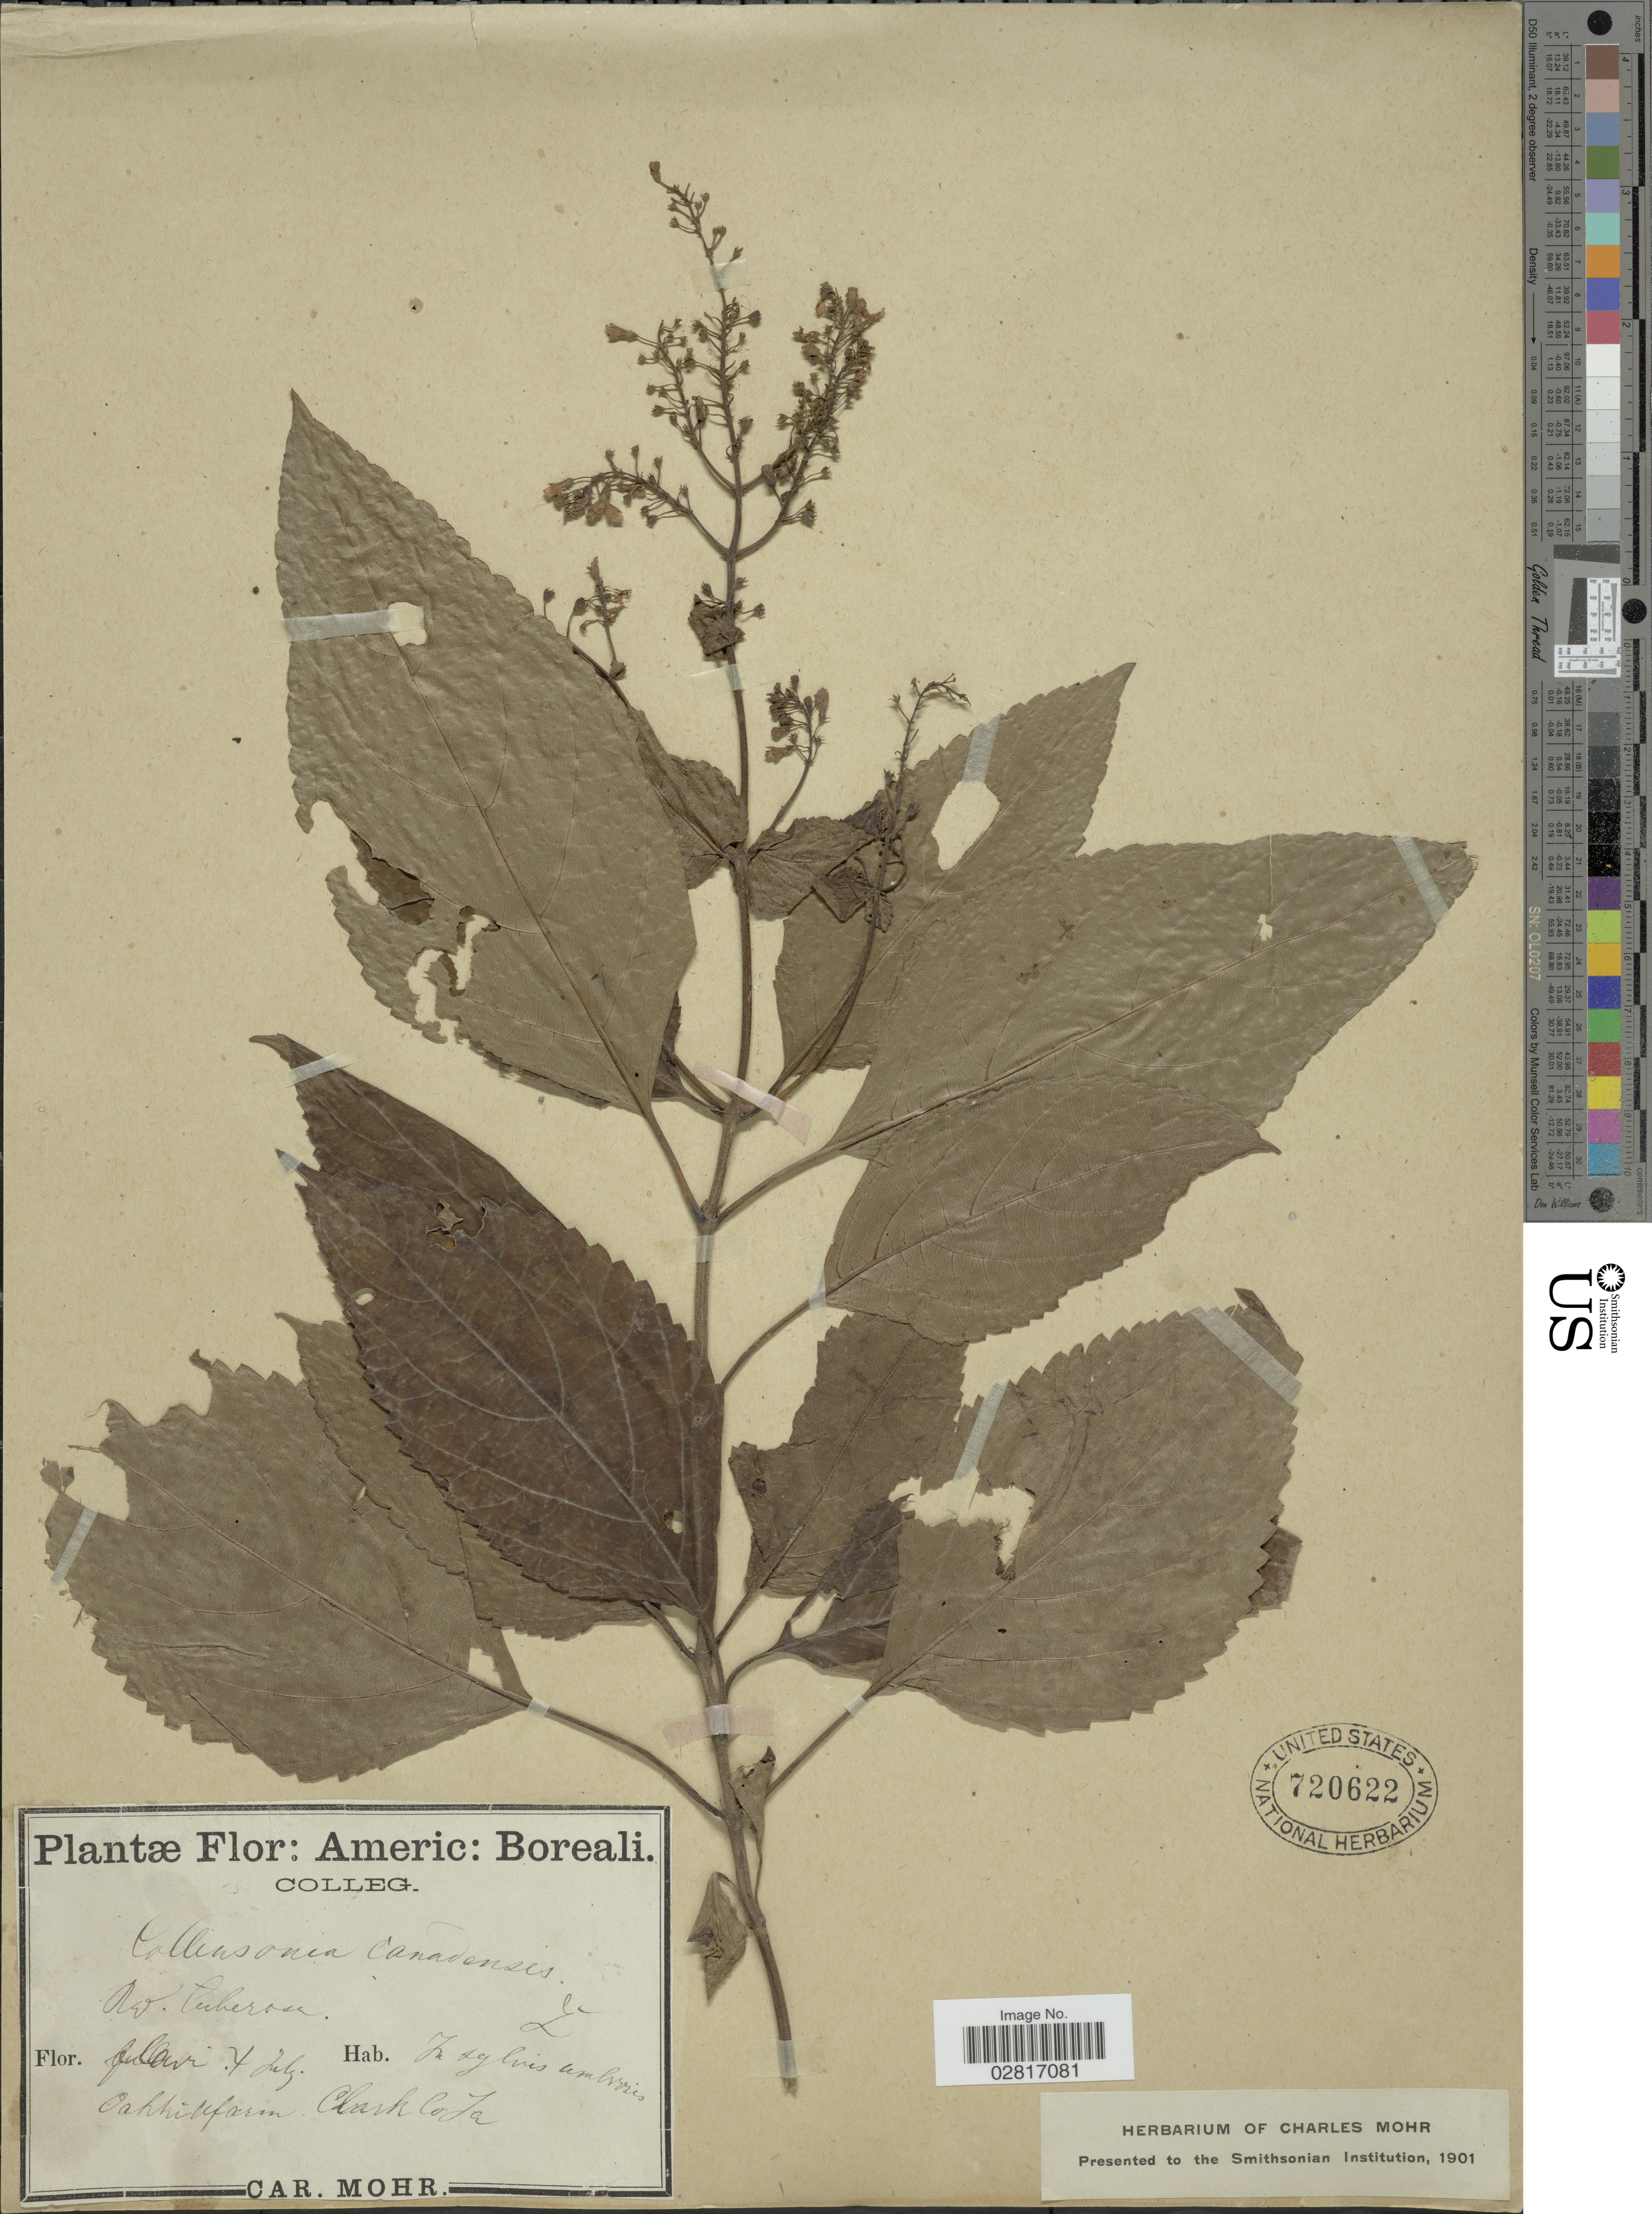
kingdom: Plantae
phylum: Tracheophyta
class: Magnoliopsida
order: Lamiales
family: Lamiaceae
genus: Collinsonia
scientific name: Collinsonia canadensis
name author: L.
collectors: C. T. Mohr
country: United States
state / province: Georgia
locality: Oakhillfarm, Clark Co.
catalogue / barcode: US 720622